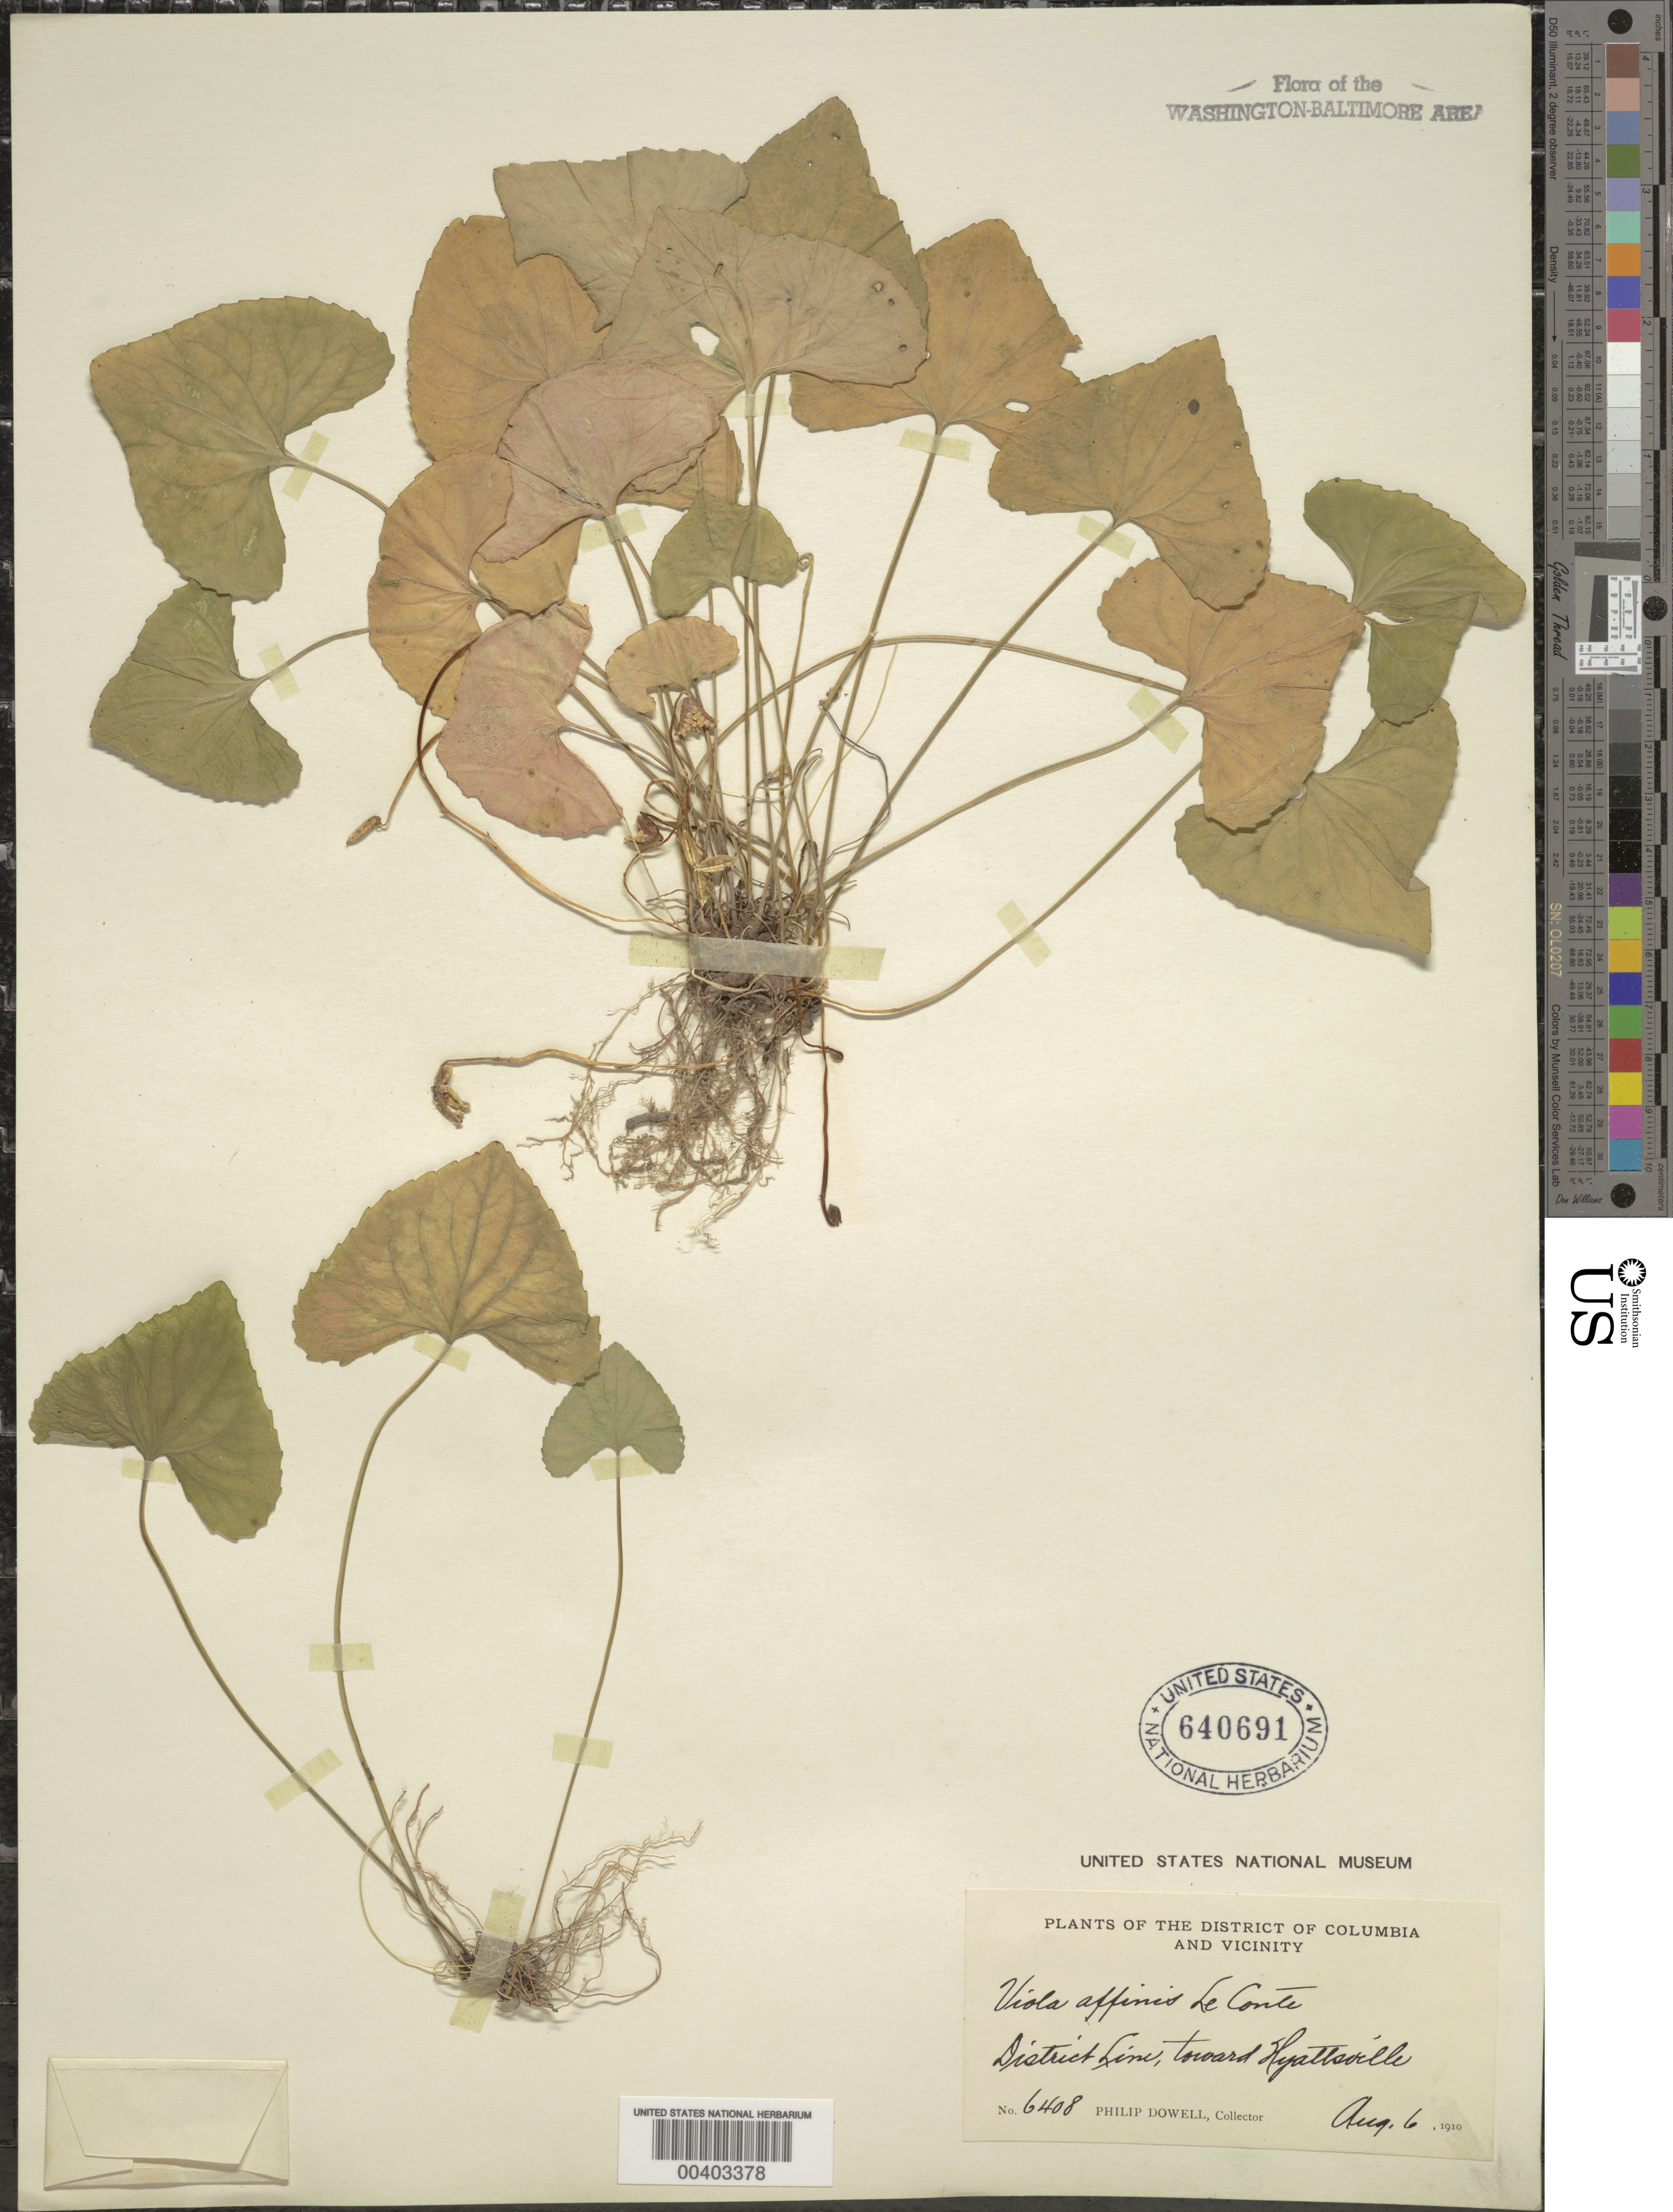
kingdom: Plantae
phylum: Tracheophyta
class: Magnoliopsida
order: Malpighiales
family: Violaceae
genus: Viola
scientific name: Viola sororia var. affinis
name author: (LeConte) McKinney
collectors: P. Dowell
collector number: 6408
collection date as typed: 06 Aug 1910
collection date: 1910-08-06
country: United States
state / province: District of Columbia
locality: Districtline toward Hyattsville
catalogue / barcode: US 640691